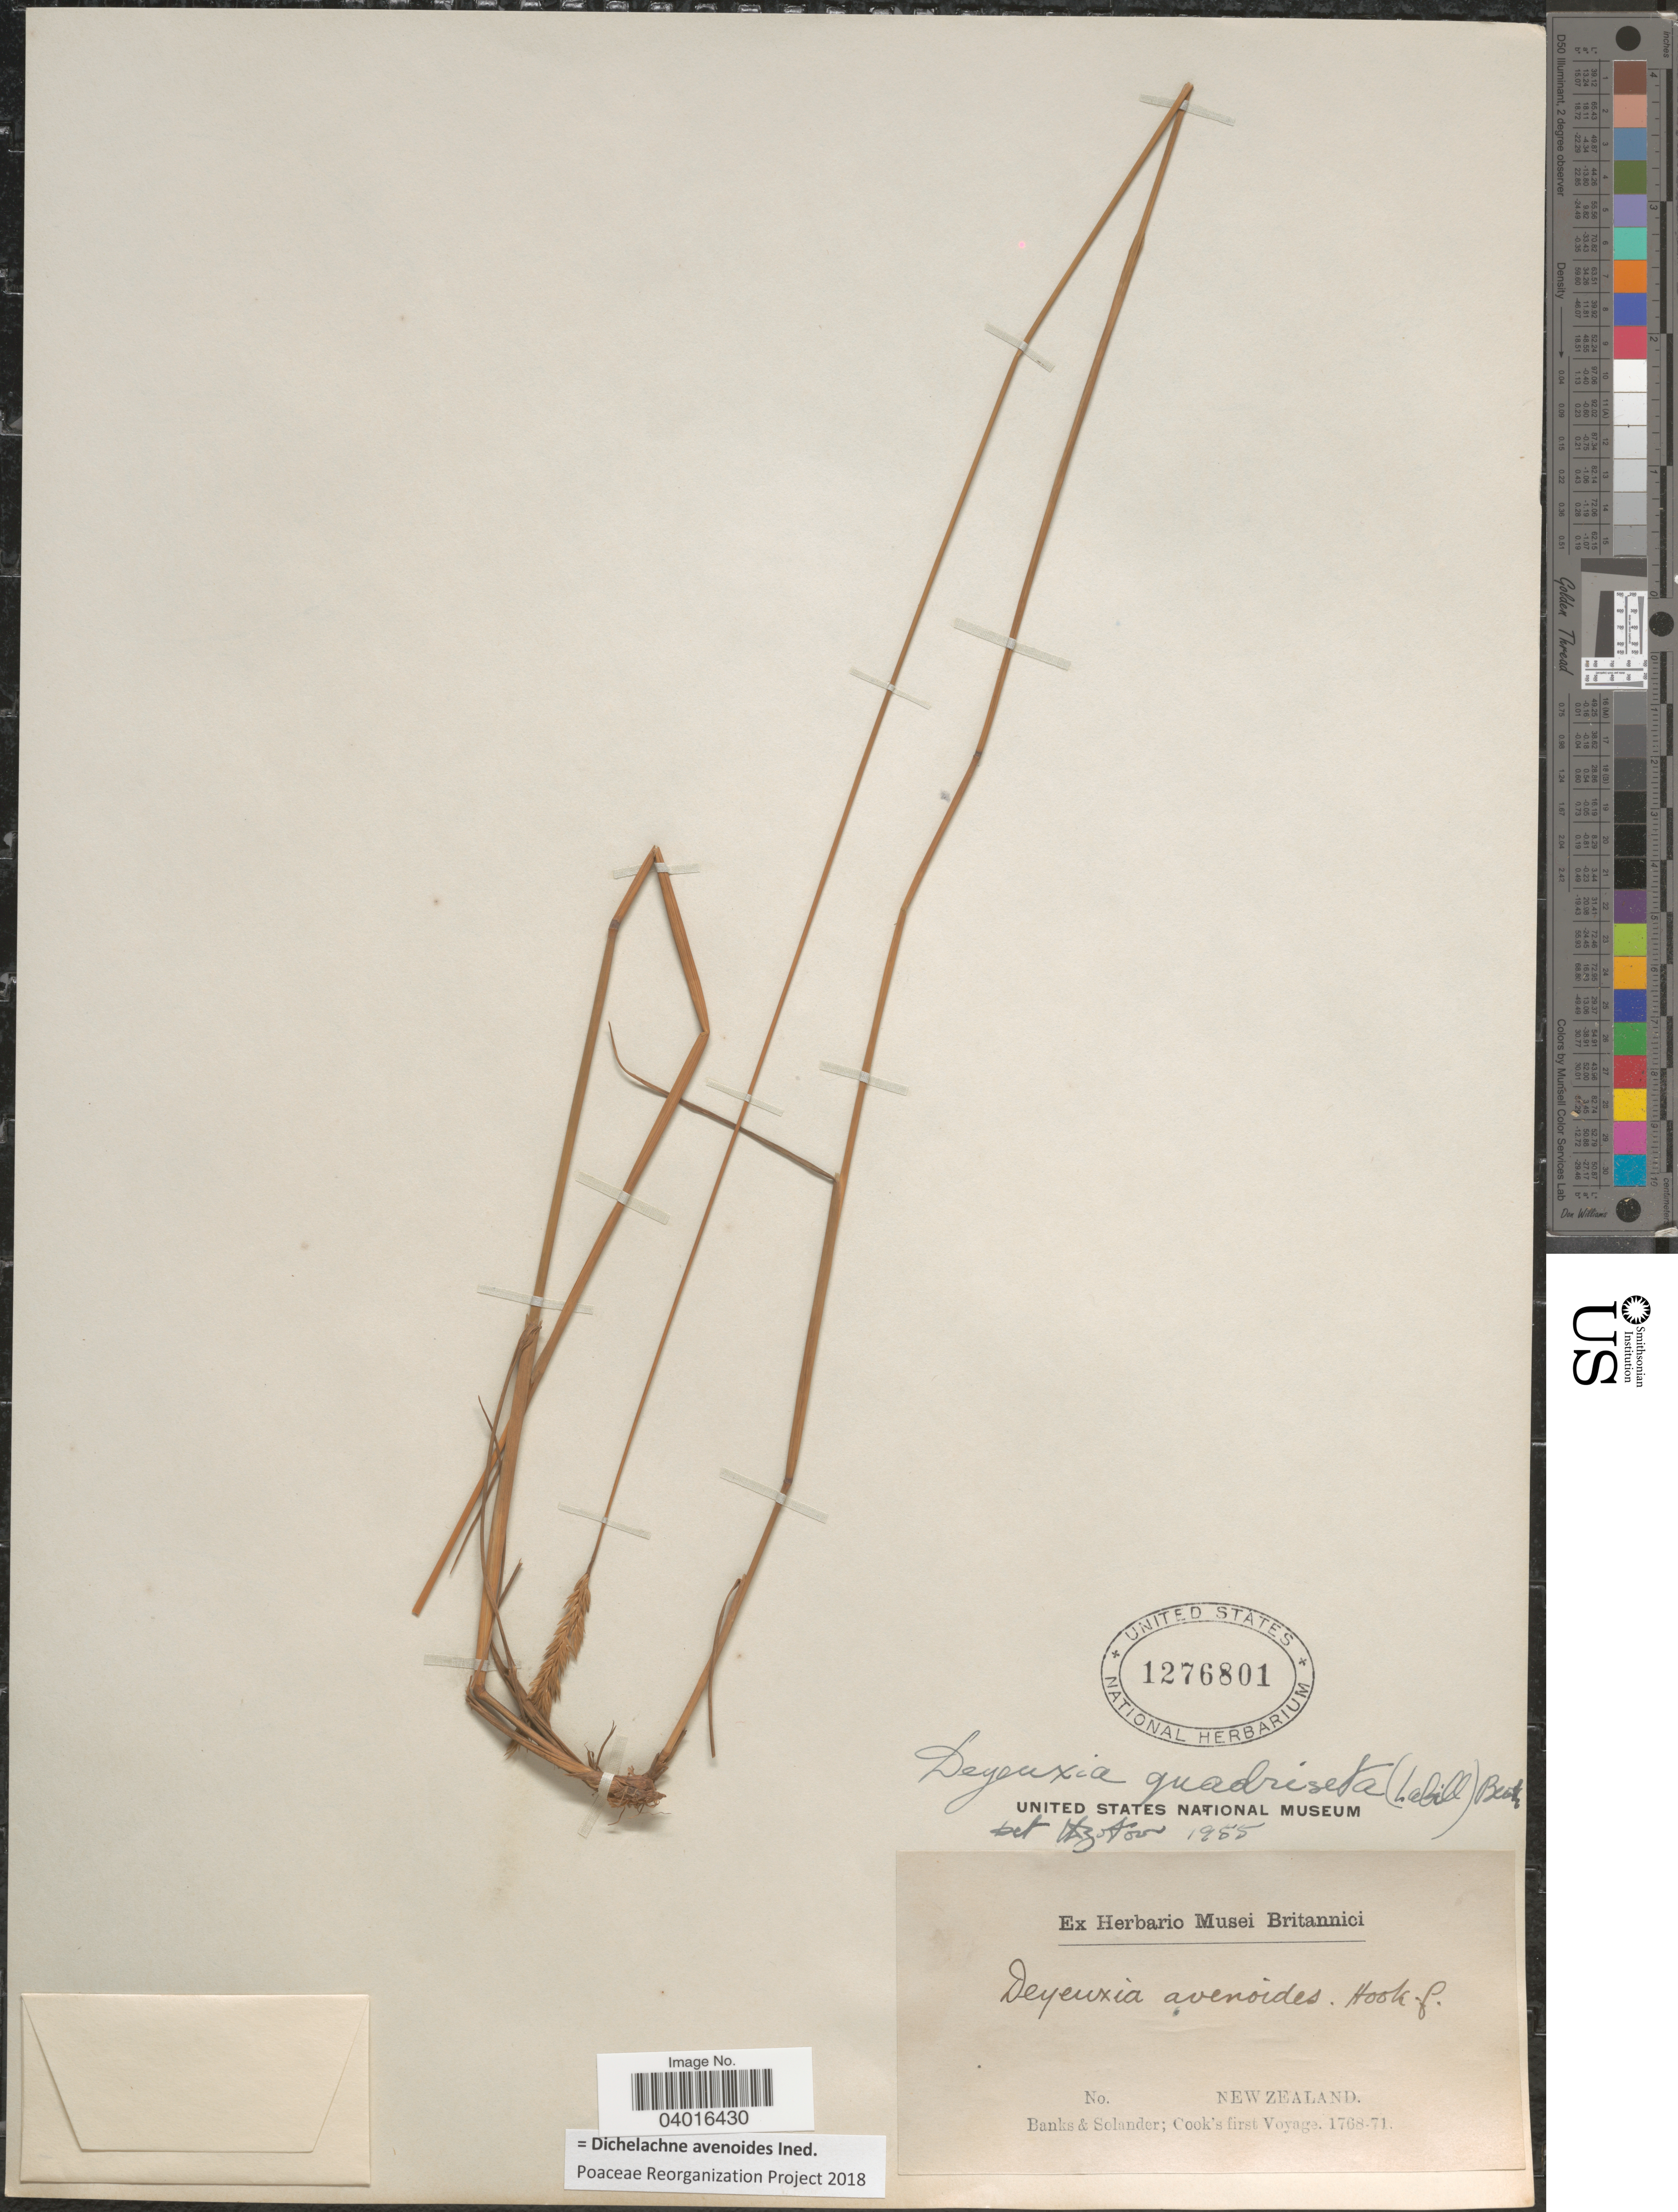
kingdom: Plantae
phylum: Tracheophyta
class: Liliopsida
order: Poales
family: Poaceae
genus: Pentapogon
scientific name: Pentapogon avenoides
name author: (Hook. f.) P.M. Peterson et al.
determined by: Wagner, W. L., (BOT), Smithsonian Institution - National Museum of Natural History (UNITED STATES)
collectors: -- Banks & -- Solander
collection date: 1768/1771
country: New Zealand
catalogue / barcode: US 1276801